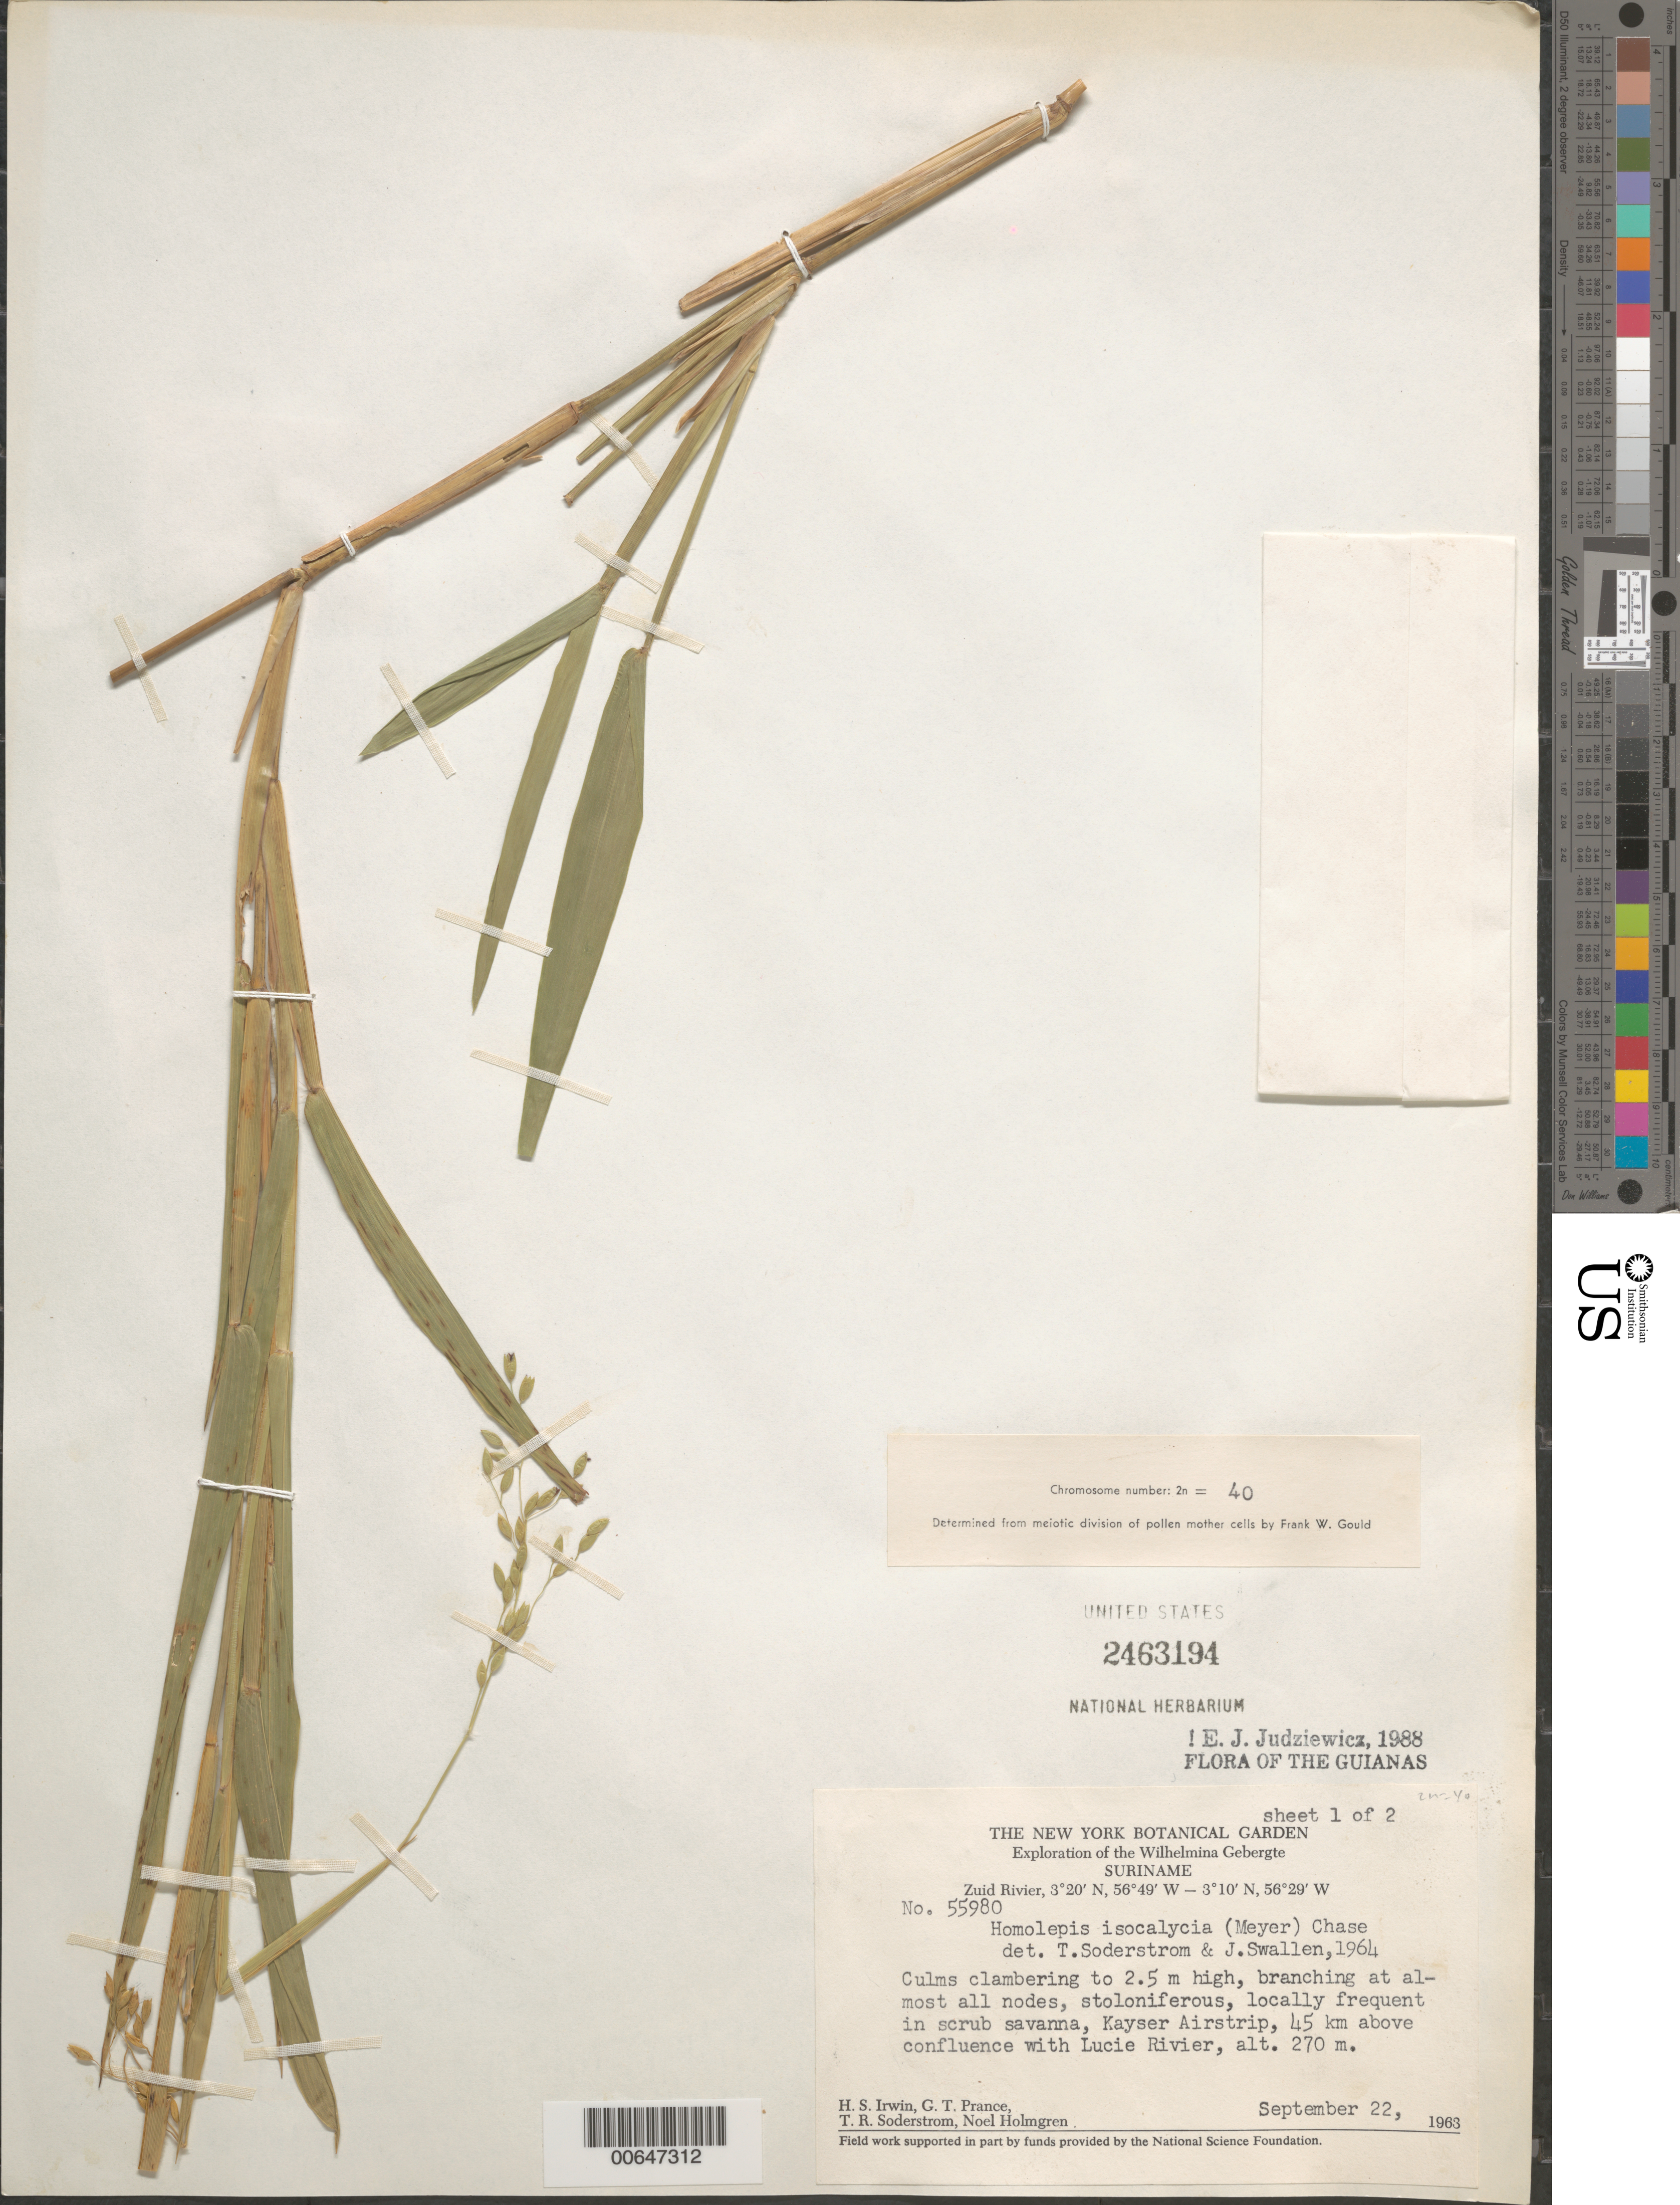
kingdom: Plantae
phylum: Tracheophyta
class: Liliopsida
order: Poales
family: Poaceae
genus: Homolepis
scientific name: Homolepis isocalycia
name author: (G. Mey.) Chase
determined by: Judziewicz, E. J.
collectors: H. Irwin, G. T. Prance, T. R. Soderstrom & N. H. Holmgren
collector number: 55980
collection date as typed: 22-Sep-63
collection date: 1963-09-22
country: Suriname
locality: Kayser Airstrip, Zuid R., 45 km above confl. with Lucie R., Wilhelmina Gebergte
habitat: Scrub savanna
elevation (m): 270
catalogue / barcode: US 2463194